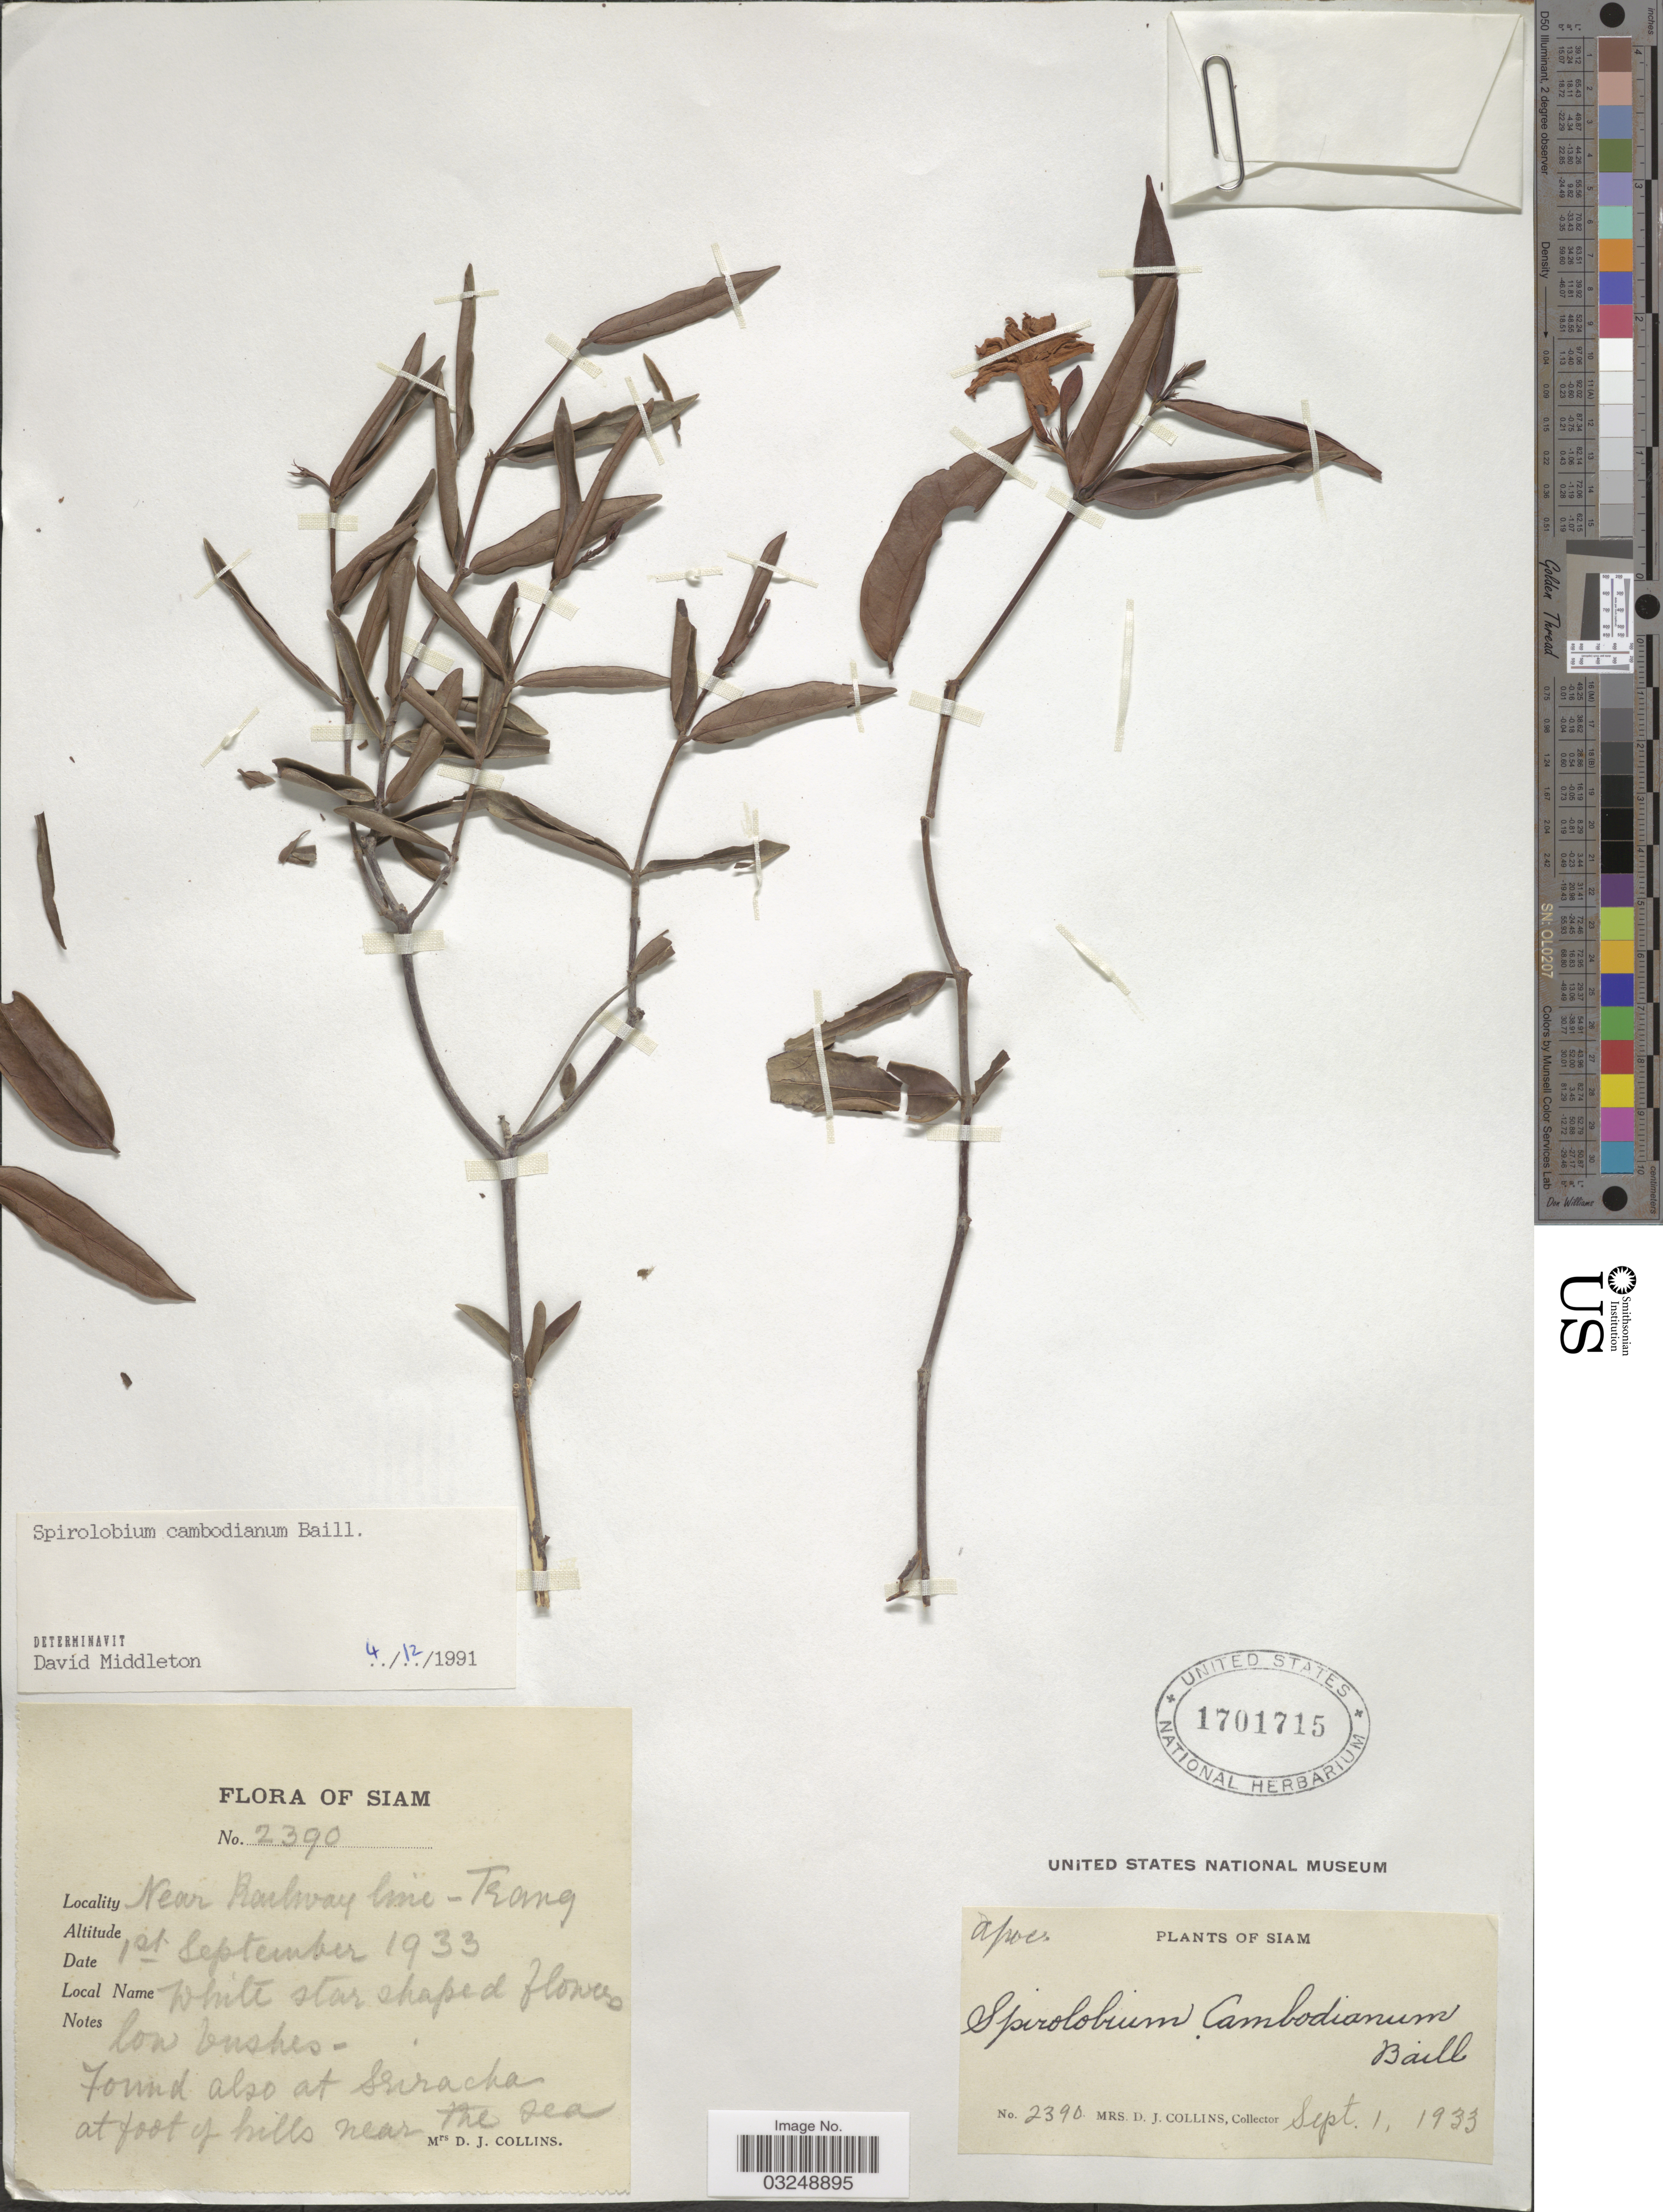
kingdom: Plantae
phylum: Tracheophyta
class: Magnoliopsida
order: Gentianales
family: Apocynaceae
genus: Spirolobium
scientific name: Spirolobium cambodianum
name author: Baill.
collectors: Mrs. D. J. Collins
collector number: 2390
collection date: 1933-09-01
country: Thailand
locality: Siam. Near Railway lime- Trang.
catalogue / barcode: US 1701715